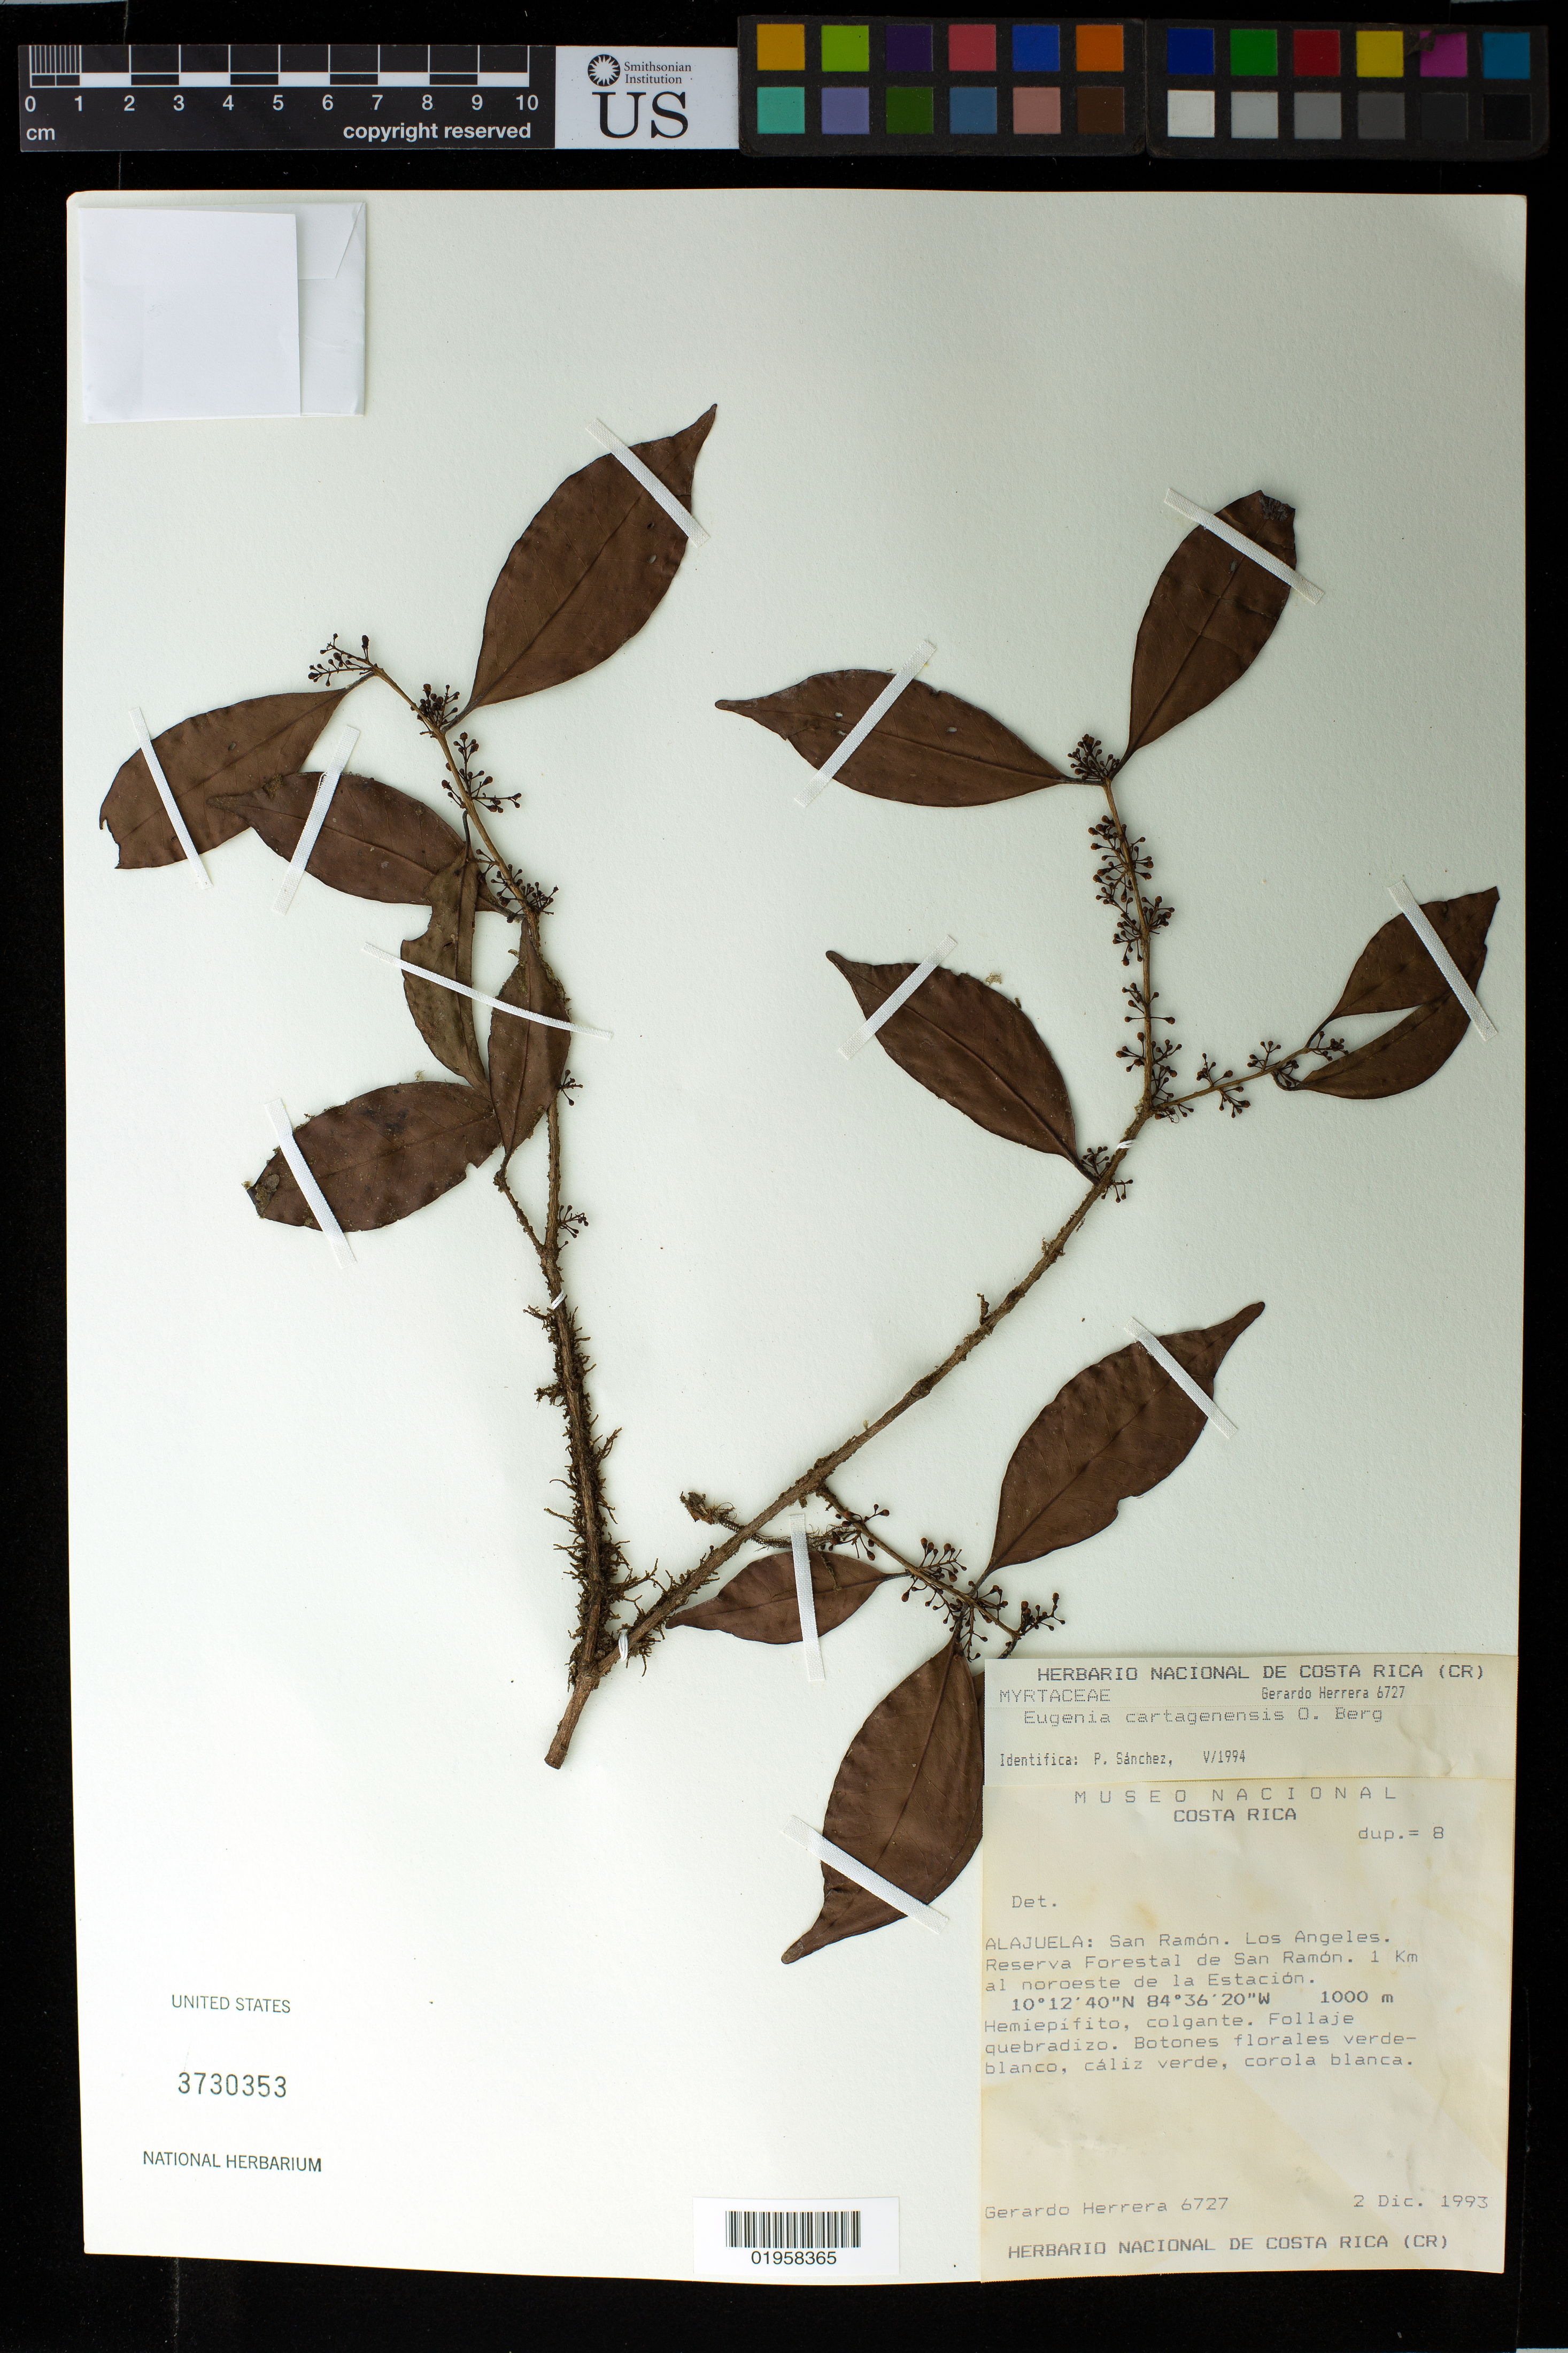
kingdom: Plantae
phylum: Tracheophyta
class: Magnoliopsida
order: Myrtales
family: Myrtaceae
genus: Eugenia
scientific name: Eugenia cartagensis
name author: O. Berg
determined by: Sánchez, P.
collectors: G. Herrera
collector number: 6727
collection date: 1993-12-02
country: Costa Rica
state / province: Alajuela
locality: San Ramón. Los Angeles. Reserva Forestal de San Ramón; 1 km al noroeste de la Estación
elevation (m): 1000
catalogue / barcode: US 3730353